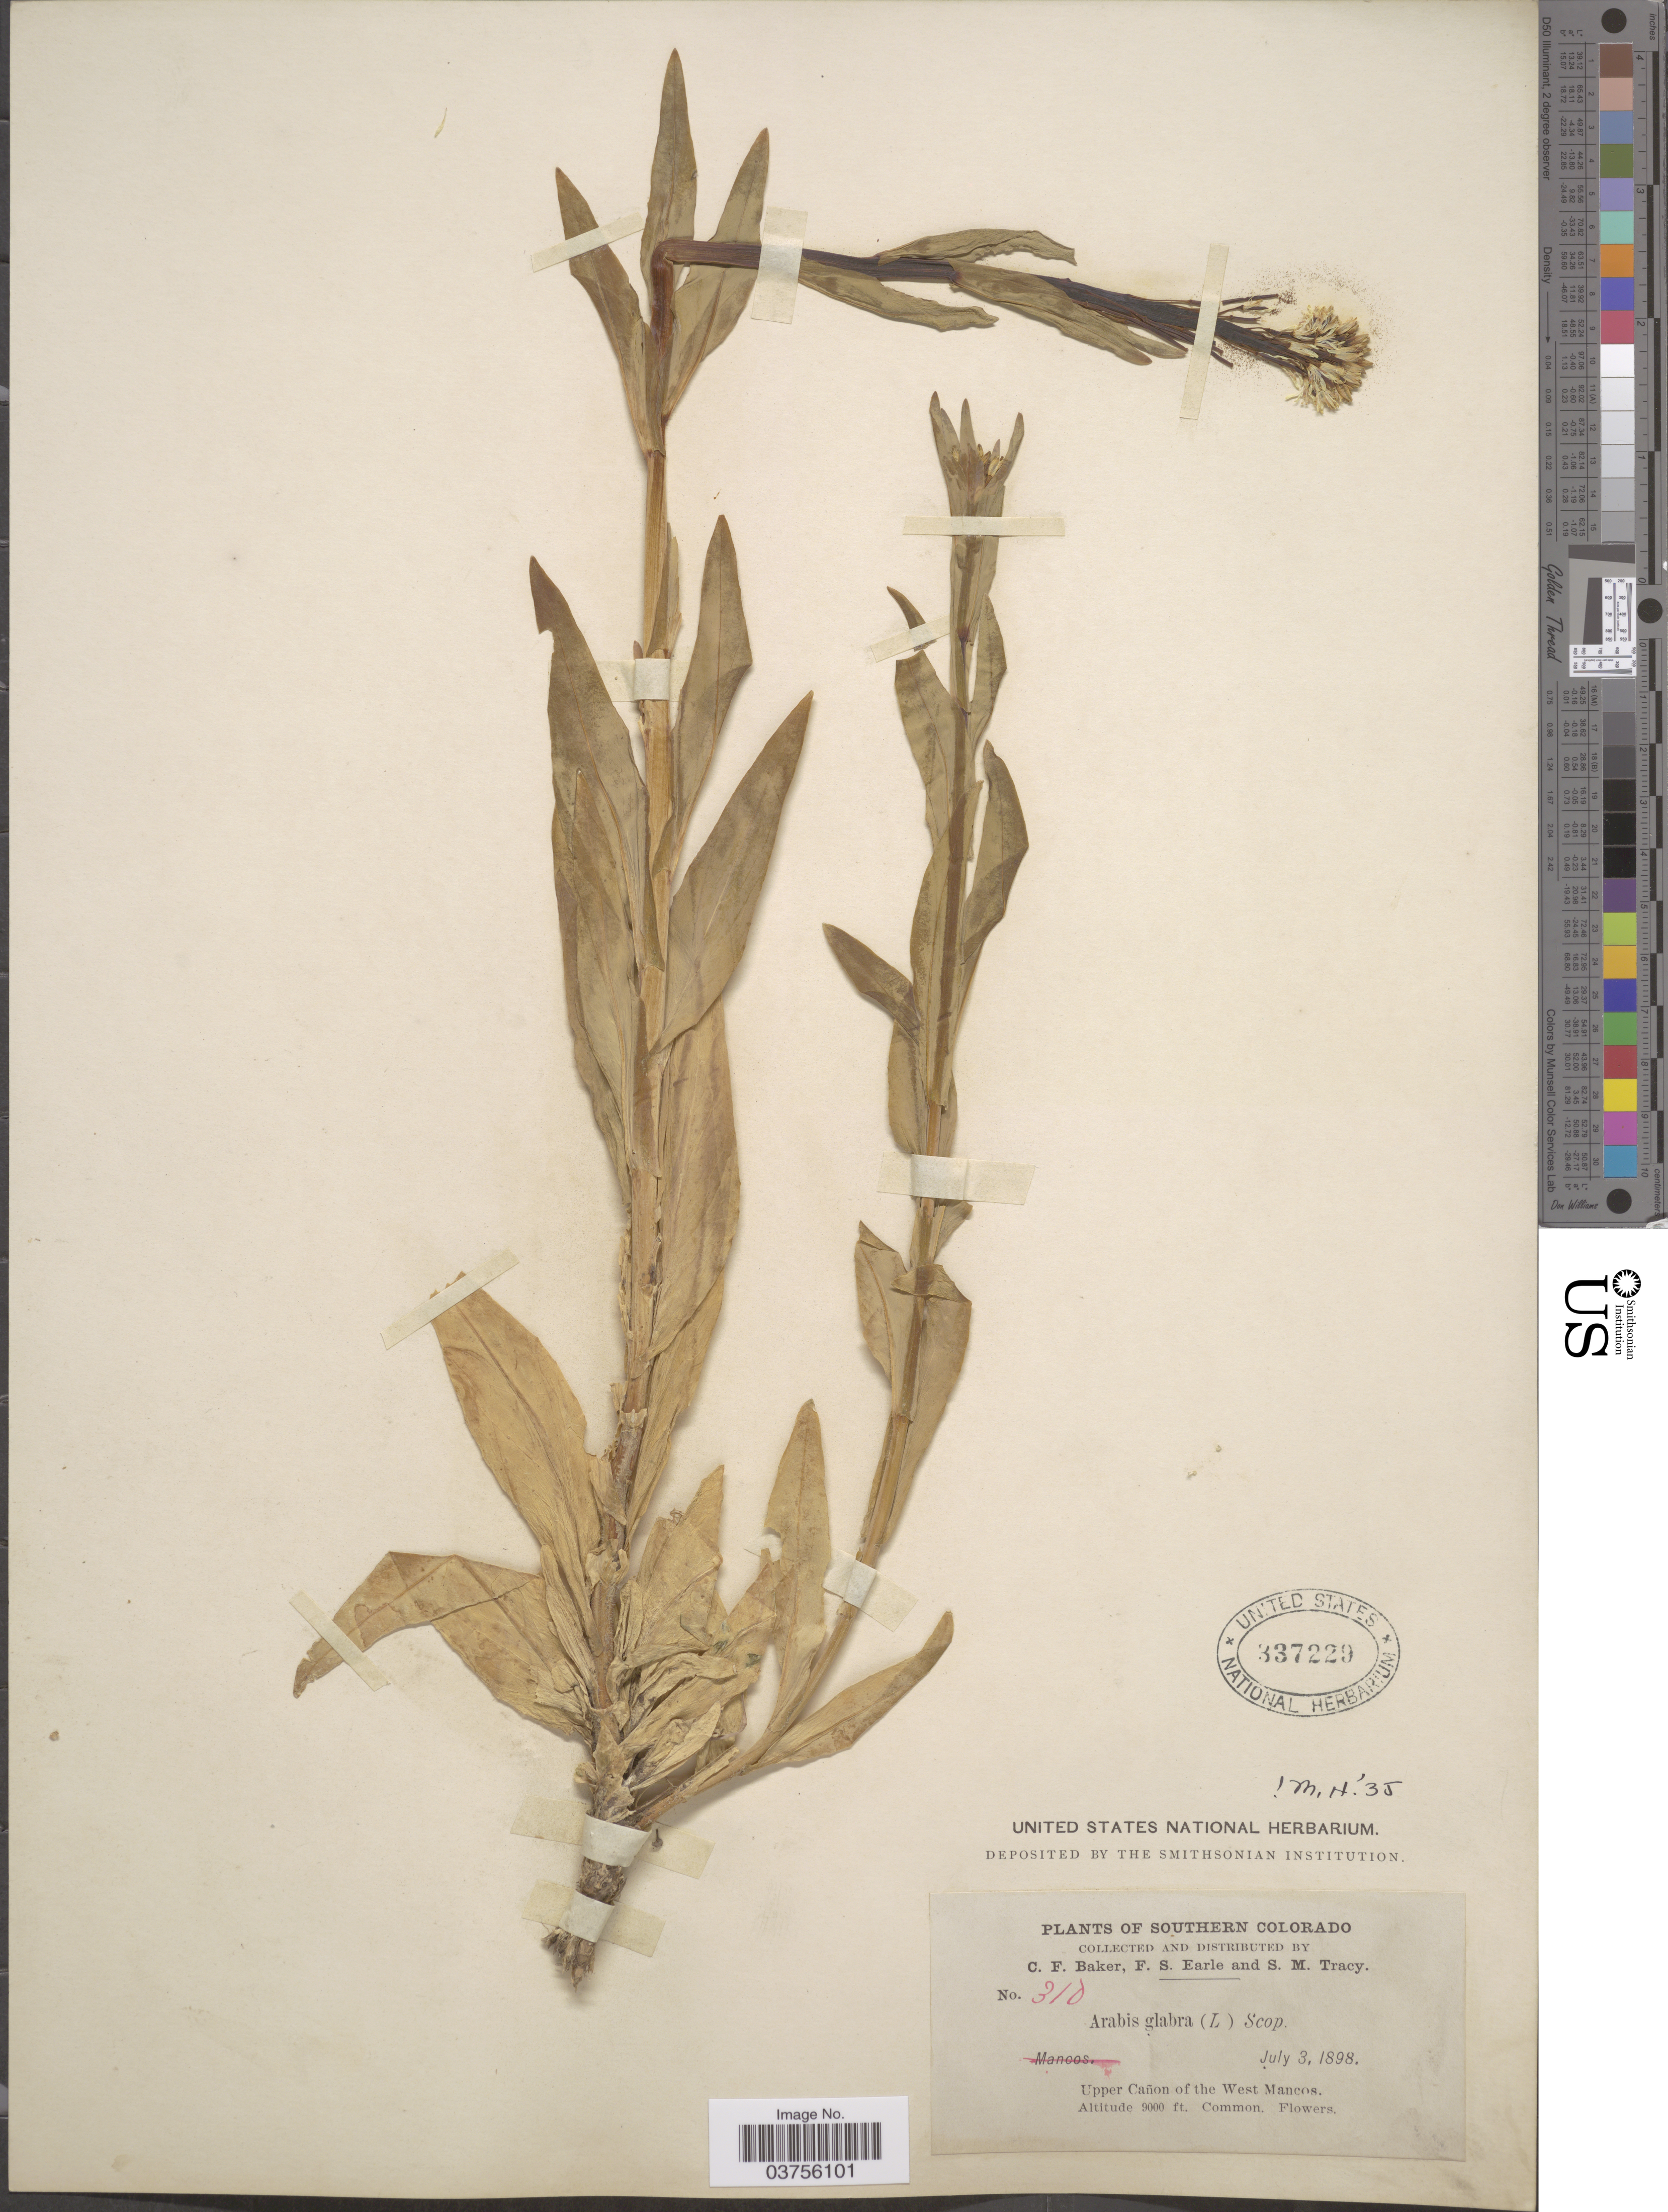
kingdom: Plantae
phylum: Tracheophyta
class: Magnoliopsida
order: Brassicales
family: Brassicaceae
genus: Turritis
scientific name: Turritis glabra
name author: L.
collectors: C. F. Baker, F. S. Earle & S. M. Tracy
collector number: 310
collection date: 1898-07-03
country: United States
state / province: Colorado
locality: Southern Colorado. Upper Cañon of the West Mancos.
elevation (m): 2743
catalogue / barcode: US 337229